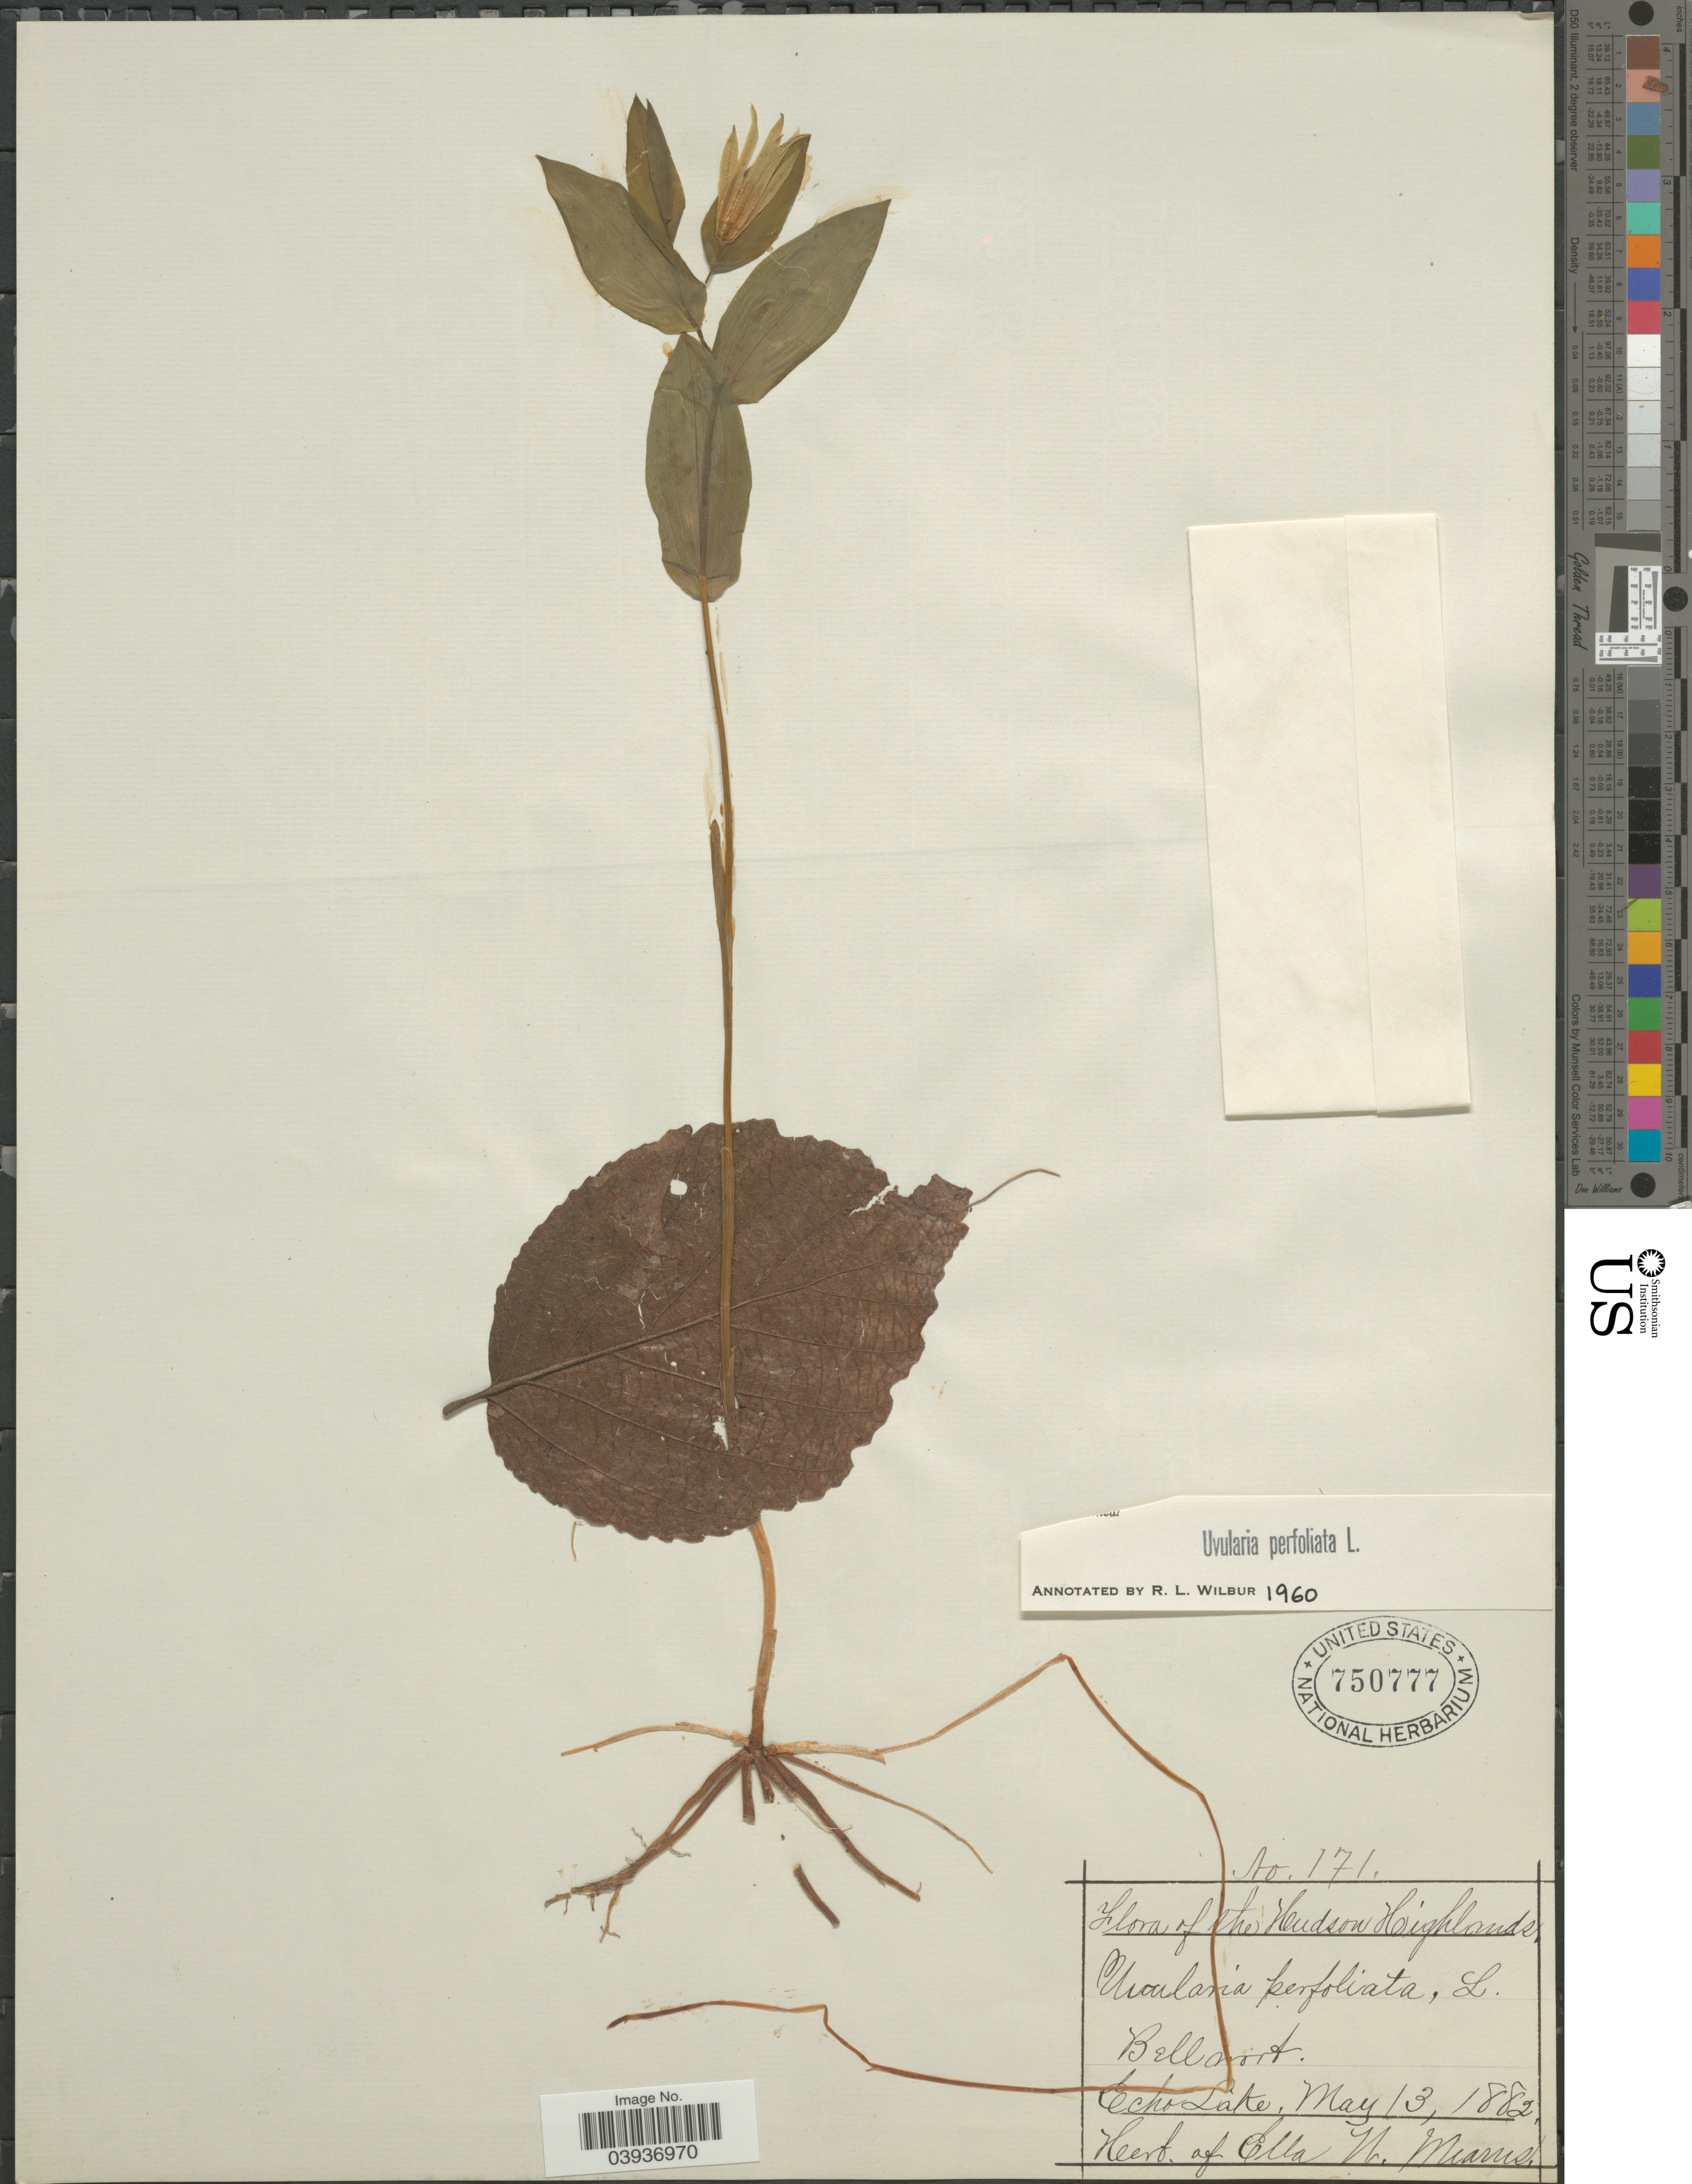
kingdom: Plantae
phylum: Tracheophyta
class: Liliopsida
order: Liliales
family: Colchicaceae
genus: Uvularia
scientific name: Uvularia perfoliata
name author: L.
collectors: ex herb. Cella N. Mearns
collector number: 171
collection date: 1882-05-13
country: United States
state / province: New York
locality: The Hudson Highlands. Bellwort. Ocho Lake.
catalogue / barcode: US 750777